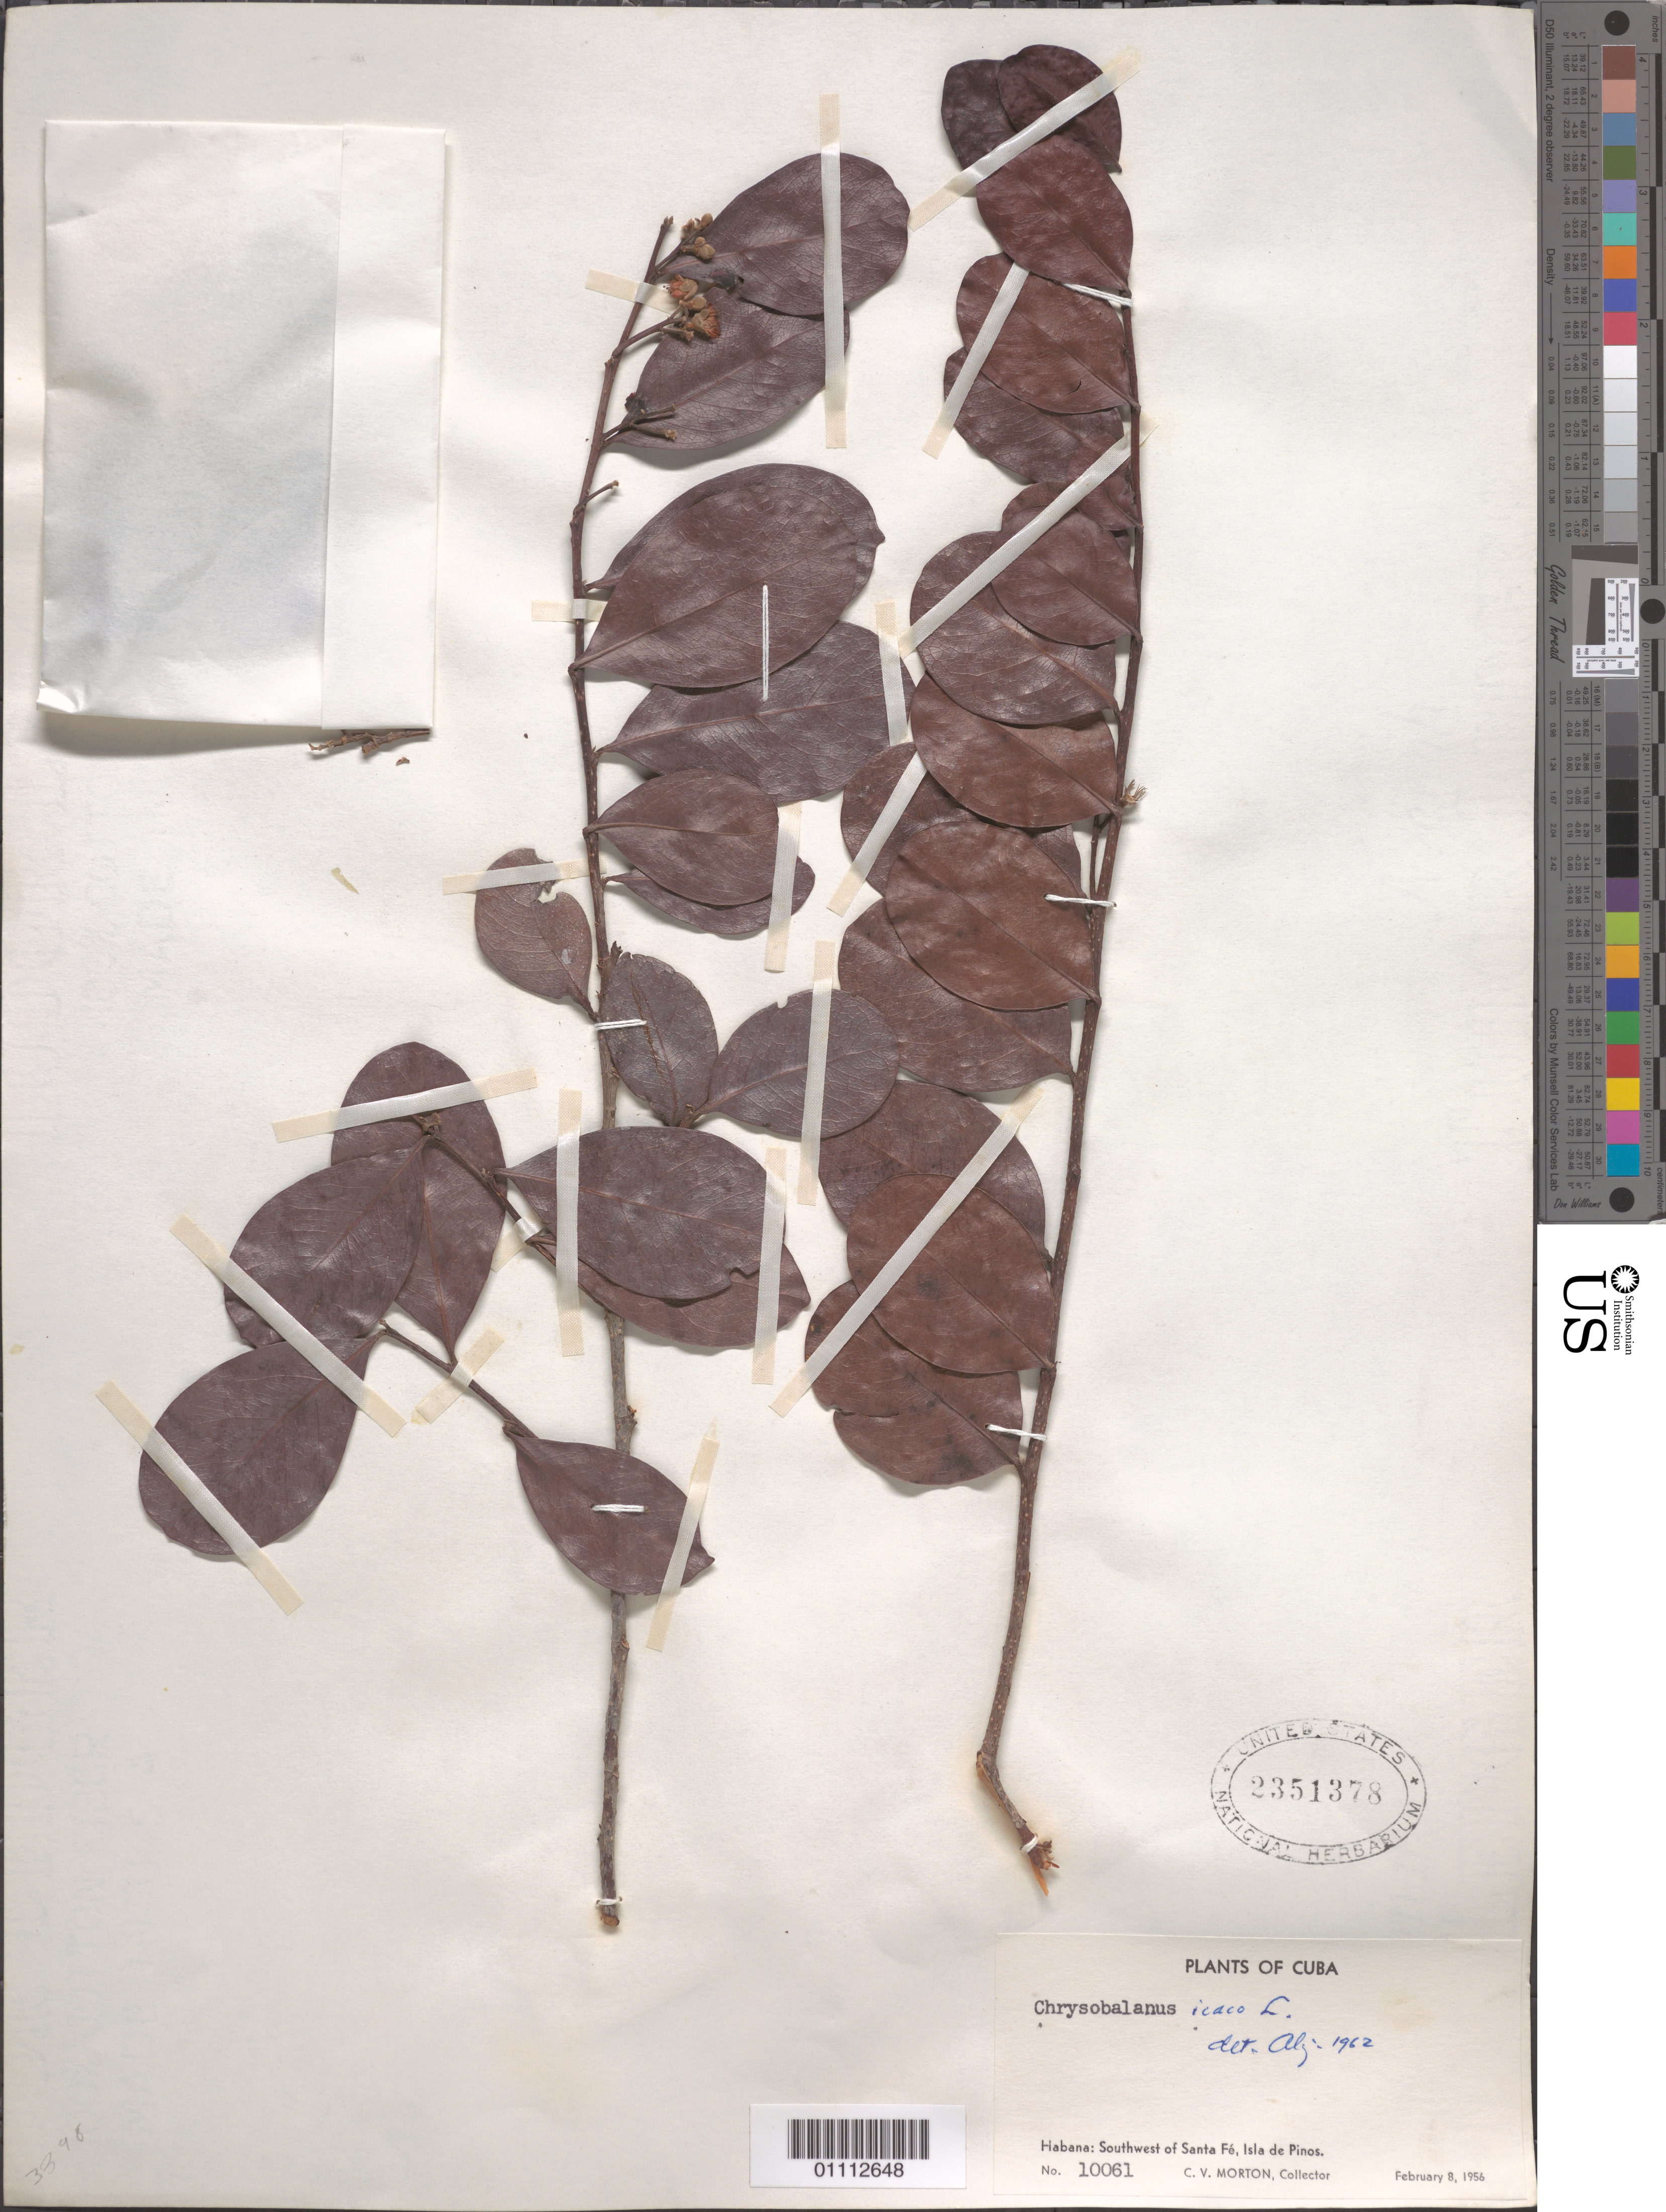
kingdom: Plantae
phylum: Tracheophyta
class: Magnoliopsida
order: Malpighiales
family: Chrysobalanaceae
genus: Chrysobalanus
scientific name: Chrysobalanus icaco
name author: L.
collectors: C. V. Morton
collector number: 10061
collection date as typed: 08 Feb 1956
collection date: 1956-02-08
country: Cuba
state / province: La Habana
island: Cuba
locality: Habana: Southwest of Santa Fe, Isla de Pinos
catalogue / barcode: US 2351378